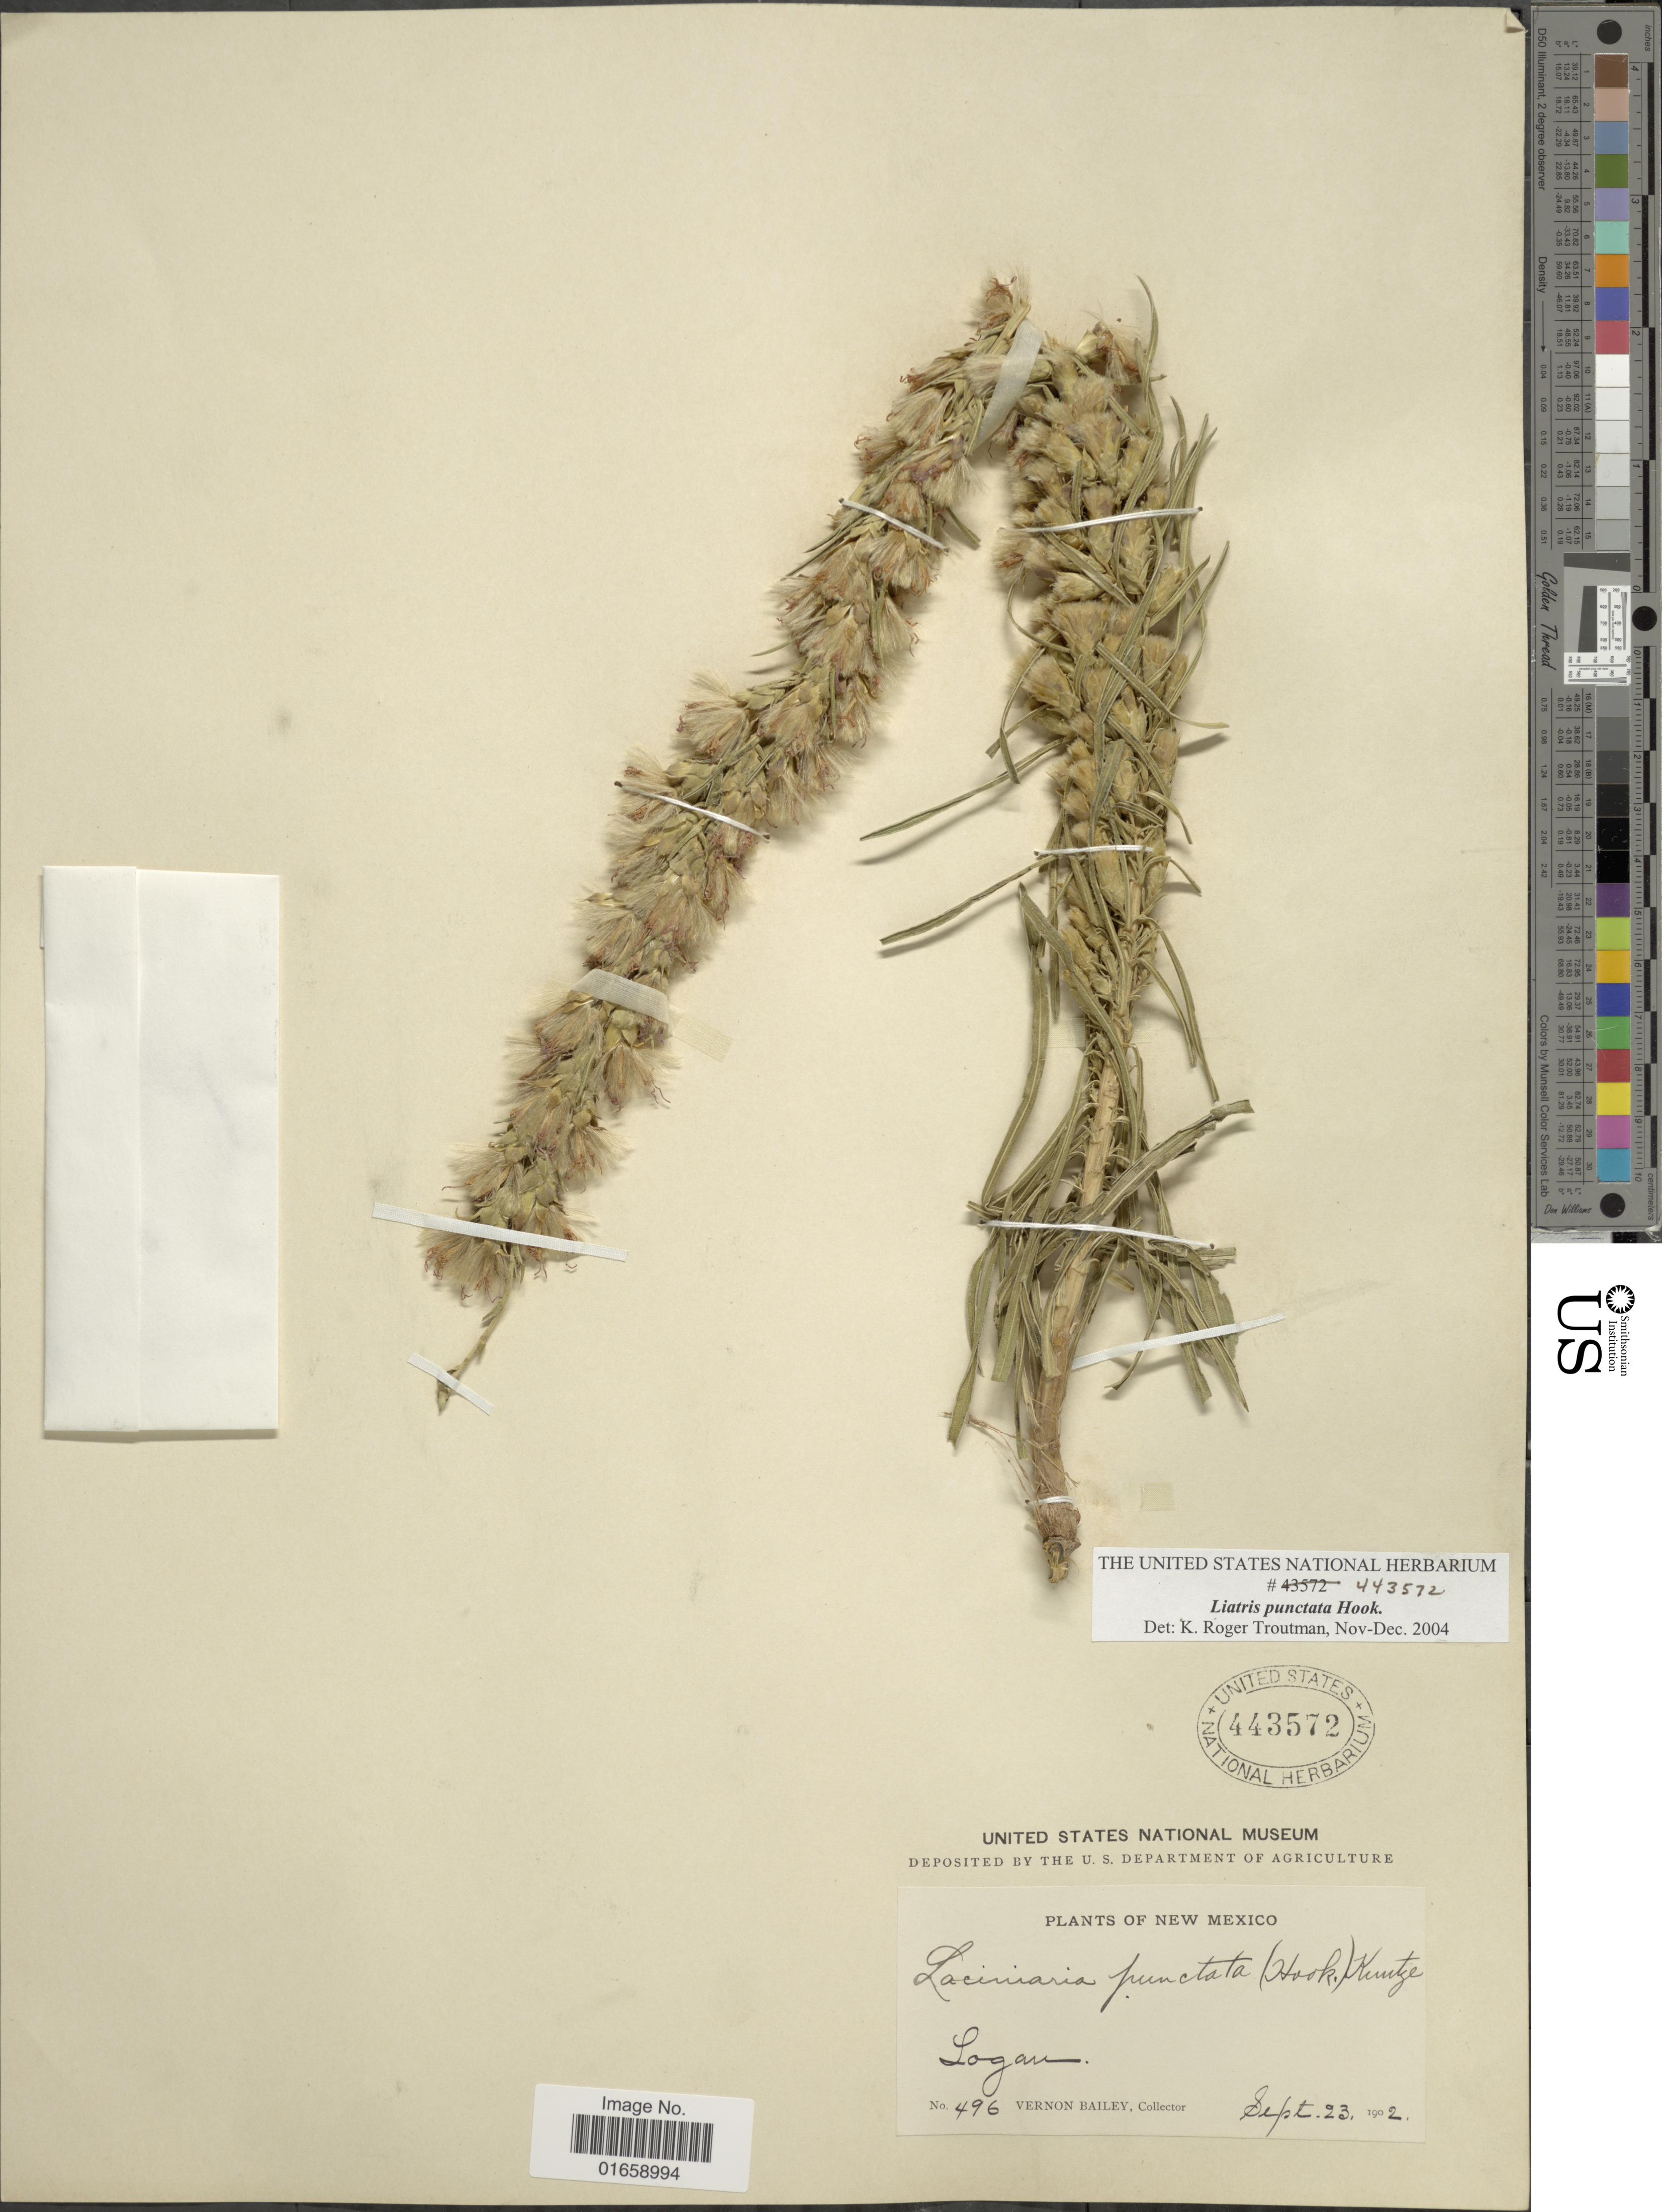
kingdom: Plantae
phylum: Tracheophyta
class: Magnoliopsida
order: Asterales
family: Asteraceae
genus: Liatris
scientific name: Liatris punctata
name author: Hook.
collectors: V. O. Bailey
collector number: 496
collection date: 1902-09-23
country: United States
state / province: New Mexico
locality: Logan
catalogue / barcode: US 443572